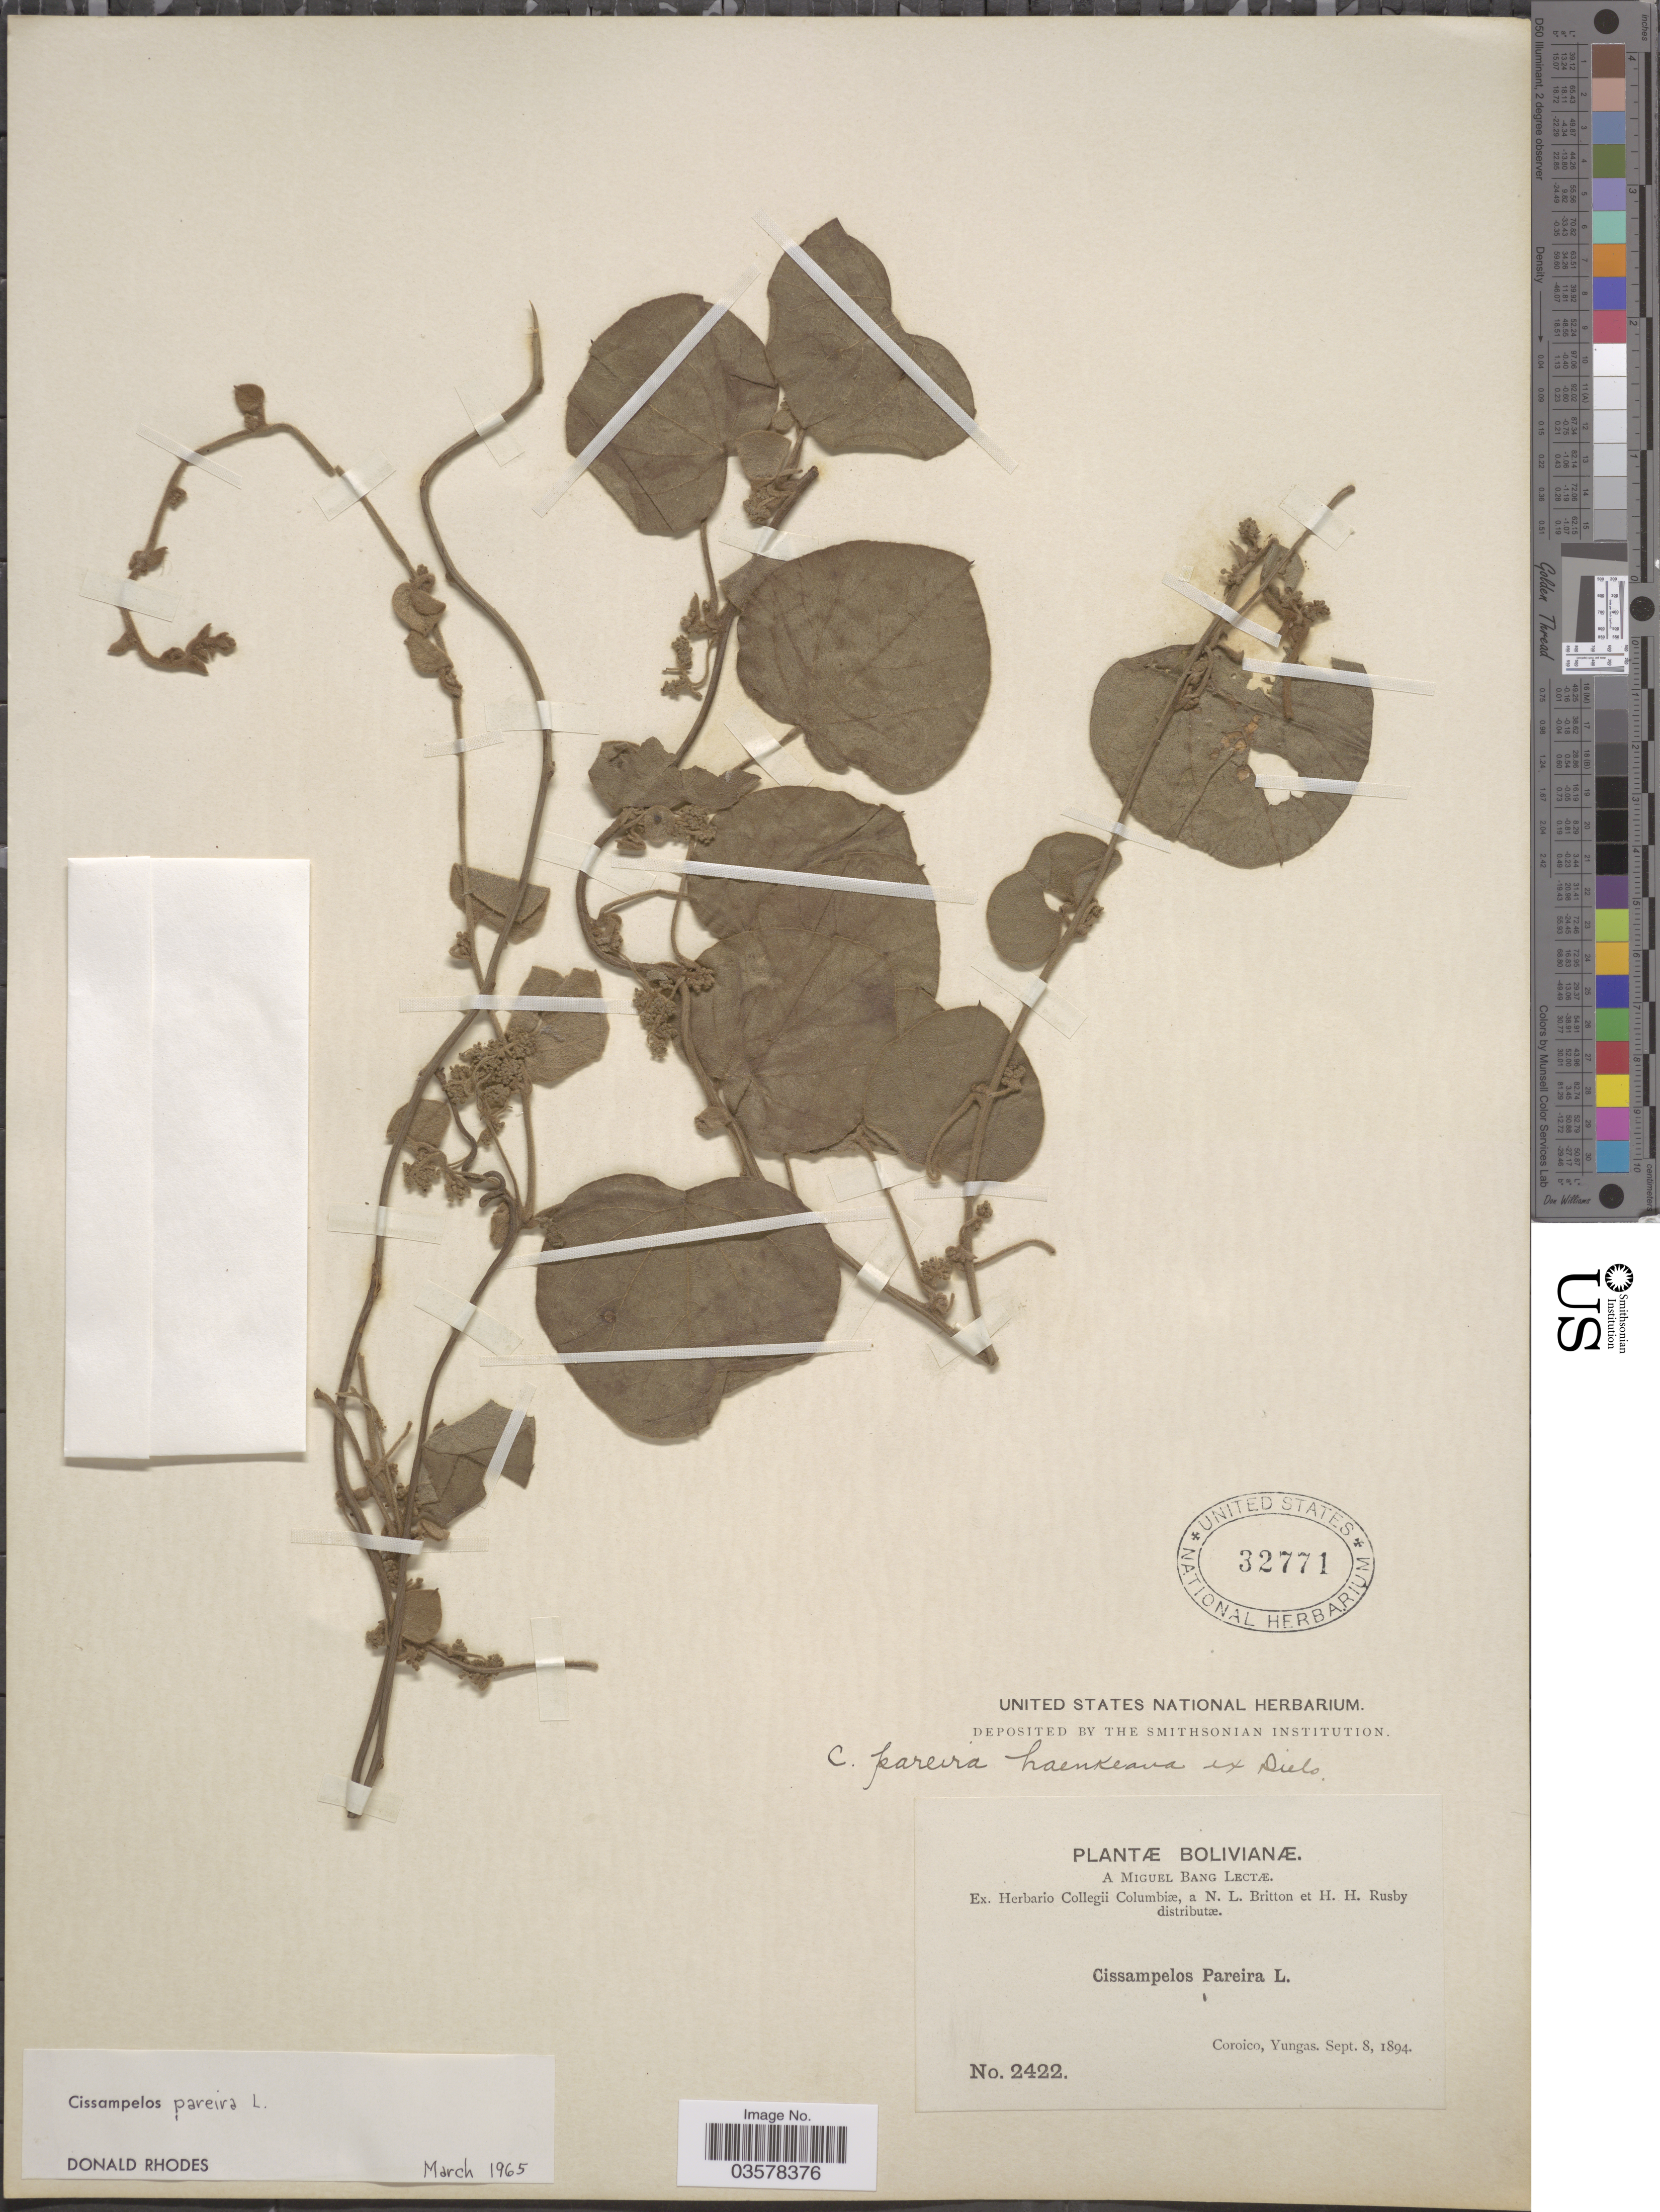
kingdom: Plantae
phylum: Tracheophyta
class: Magnoliopsida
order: Ranunculales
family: Menispermaceae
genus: Cissampelos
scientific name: Cissampelos pareira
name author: L.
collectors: M. Bang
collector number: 2422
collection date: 1894-09-08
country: Bolivia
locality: Coroica, Yungas.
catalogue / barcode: US 32771